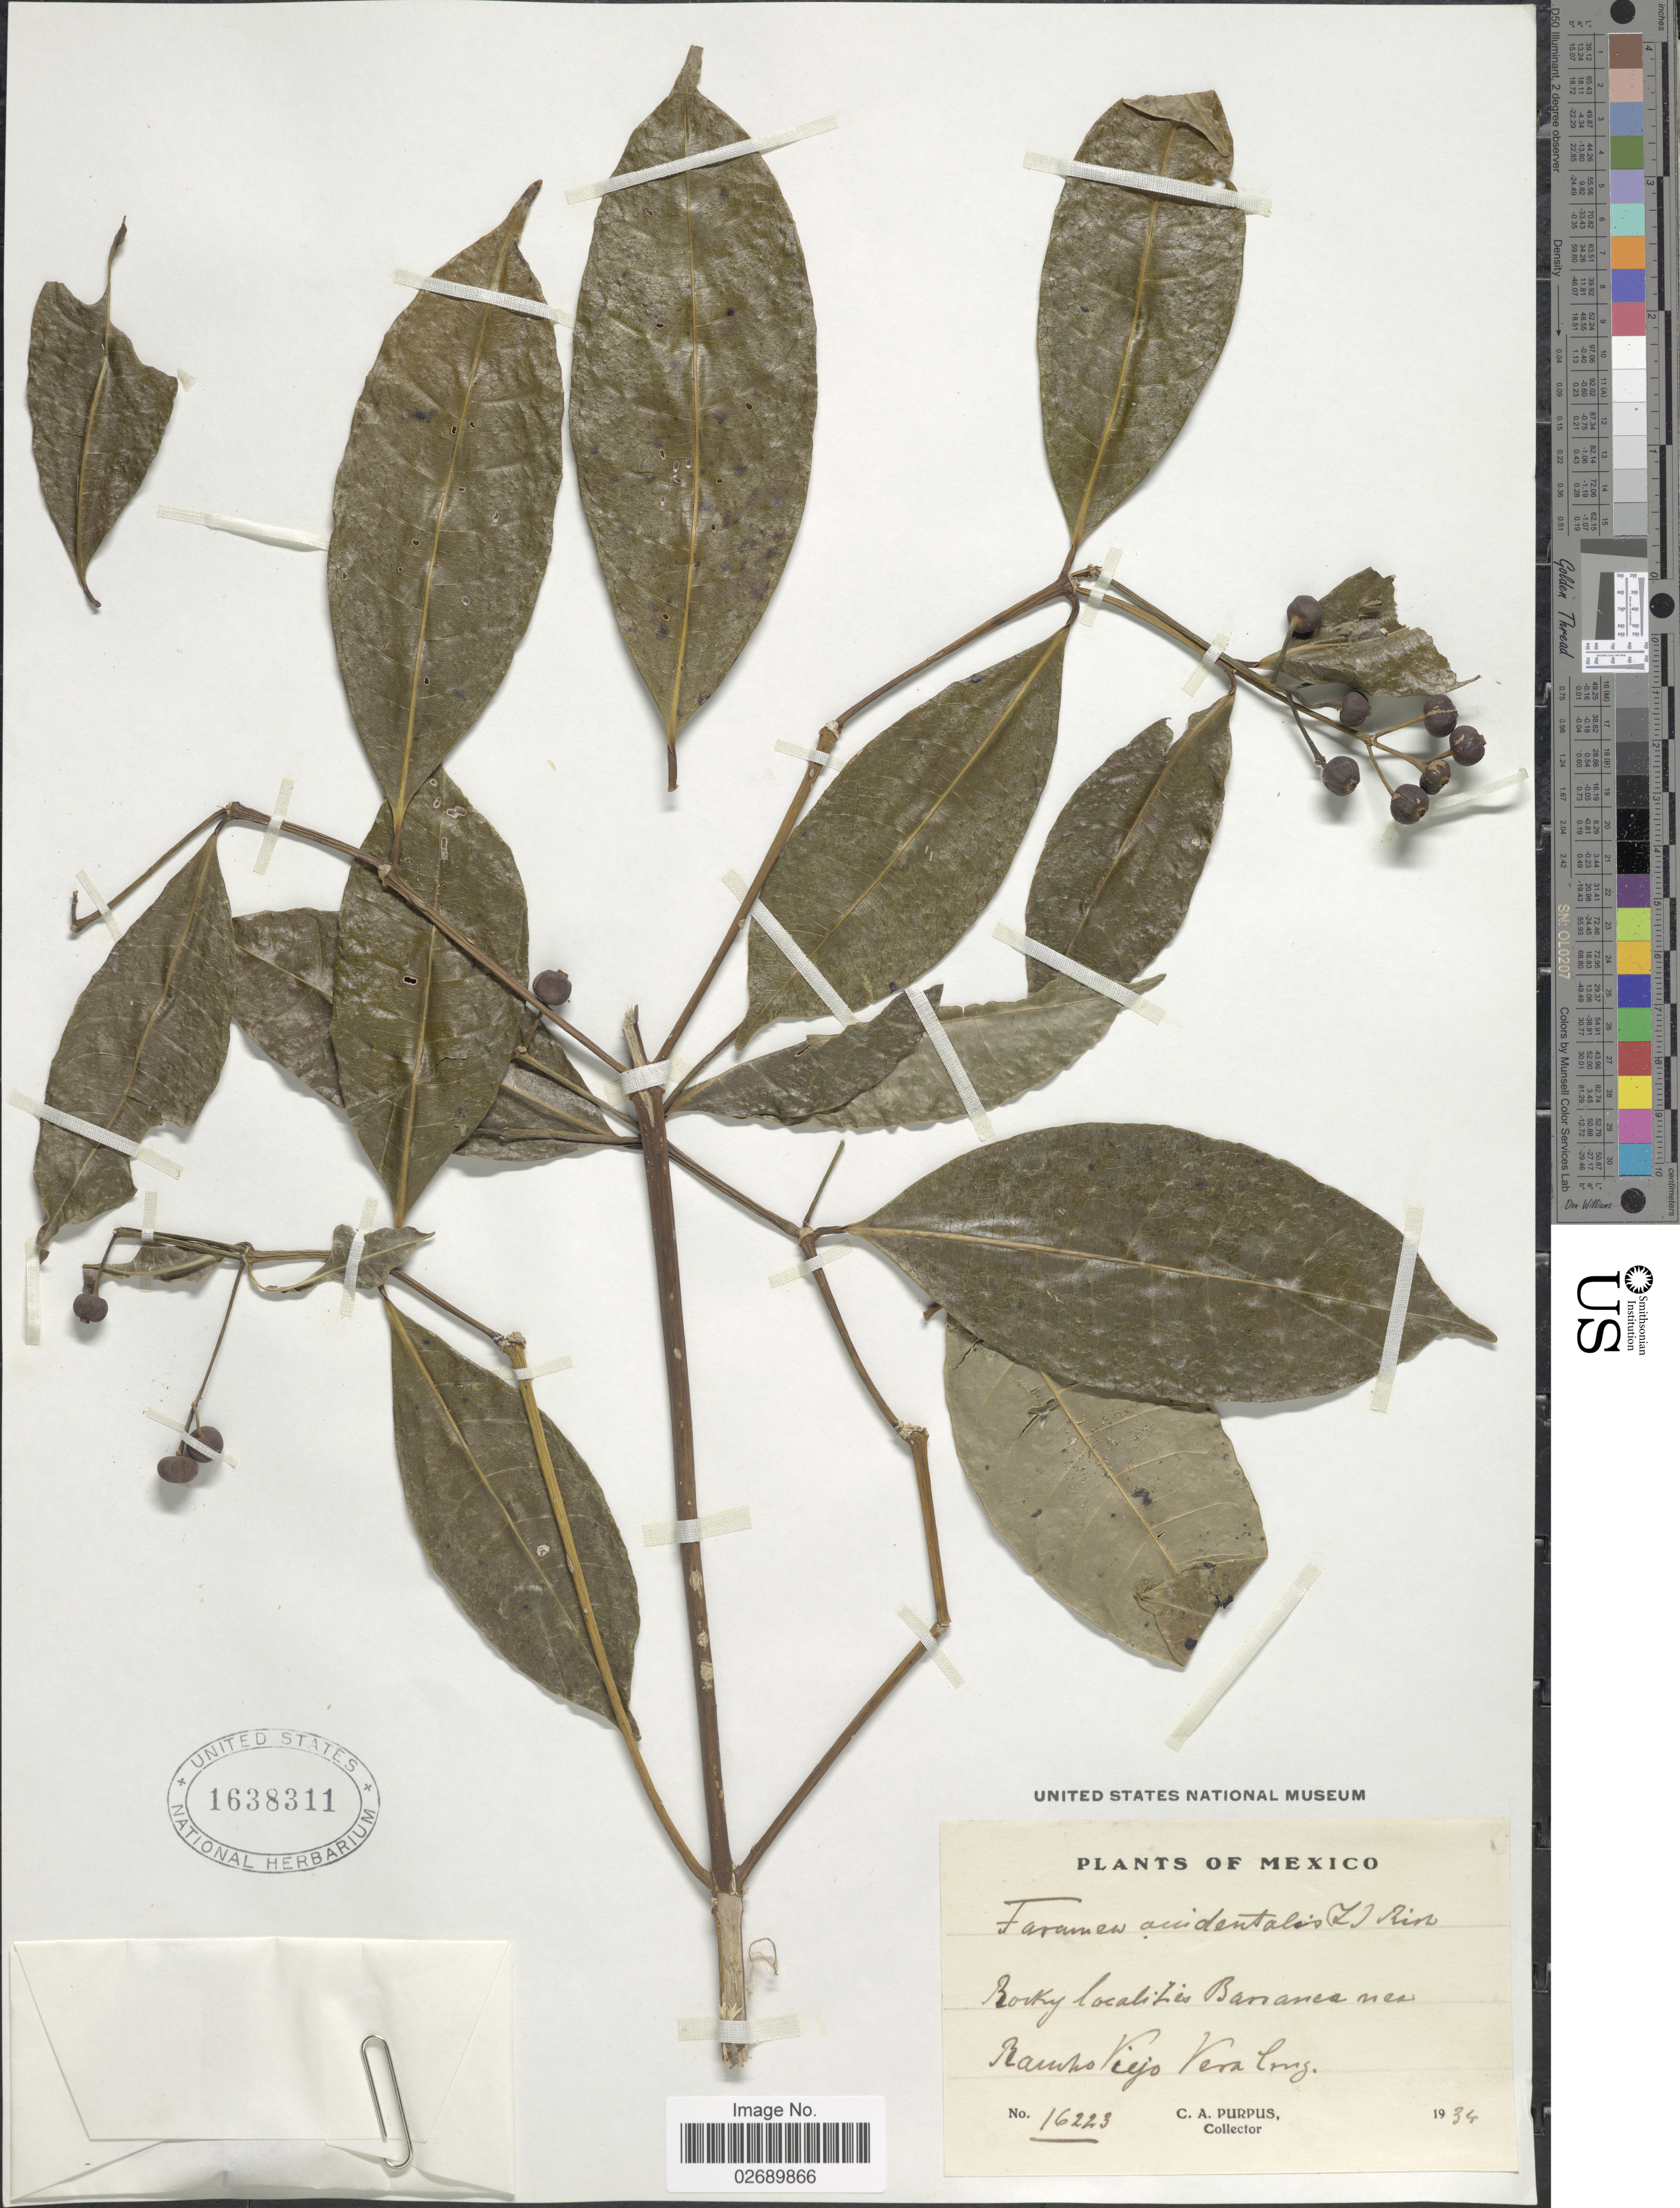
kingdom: Plantae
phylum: Tracheophyta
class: Magnoliopsida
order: Gentianales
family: Rubiaceae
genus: Faramea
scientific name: Faramea occidentalis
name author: (L.) A. Rich.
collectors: C. A. Purpus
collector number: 16223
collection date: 1934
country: Mexico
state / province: Veracruz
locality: Barranca near Rancho Viejo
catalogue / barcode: US 1638311